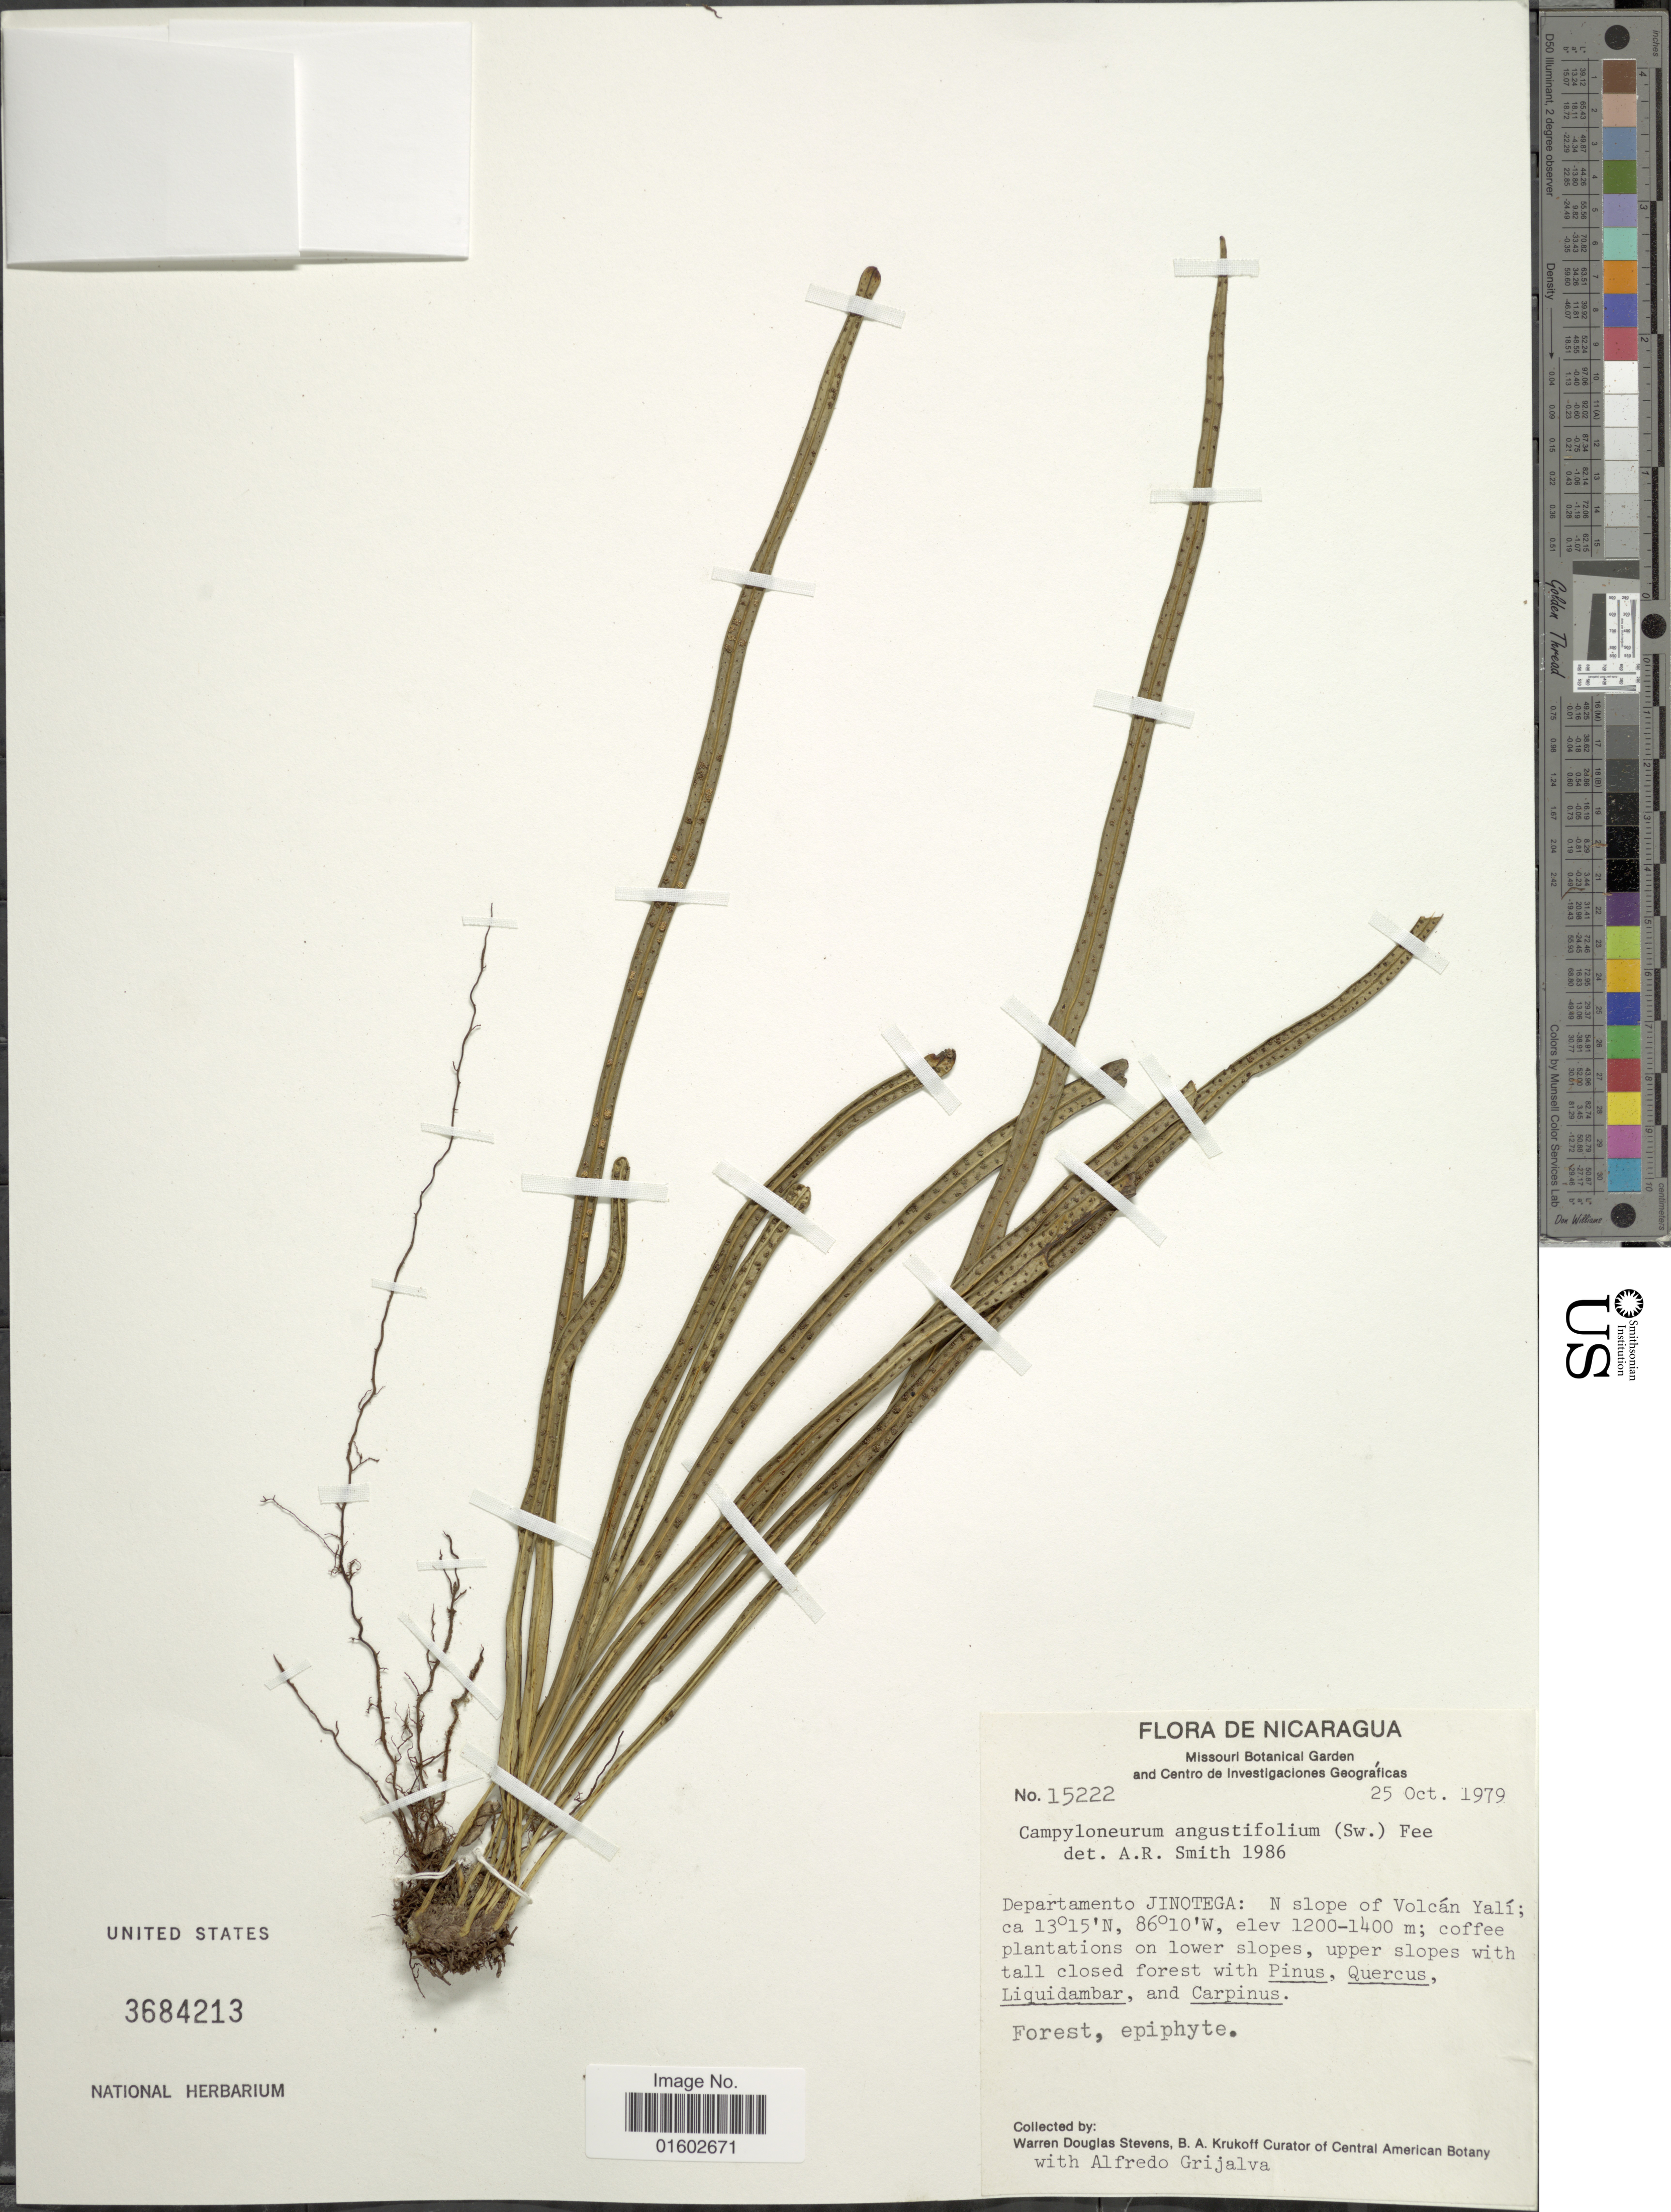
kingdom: Plantae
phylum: Tracheophyta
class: Polypodiopsida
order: Polypodiales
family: Polypodiaceae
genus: Campyloneurum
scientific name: Campyloneurum angustifolium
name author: (Sw.) Fée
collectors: W. D. Stevens, B. A. Krukoff & A. Grijalva P.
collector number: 15222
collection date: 1979-10-25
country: Nicaragua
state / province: Jinotega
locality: Departamento Jinotega: N slope of Volcan Yali, coffee plantations on lower slopes, upper slopes with tall closed forest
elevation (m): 1200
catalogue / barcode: US 3584213